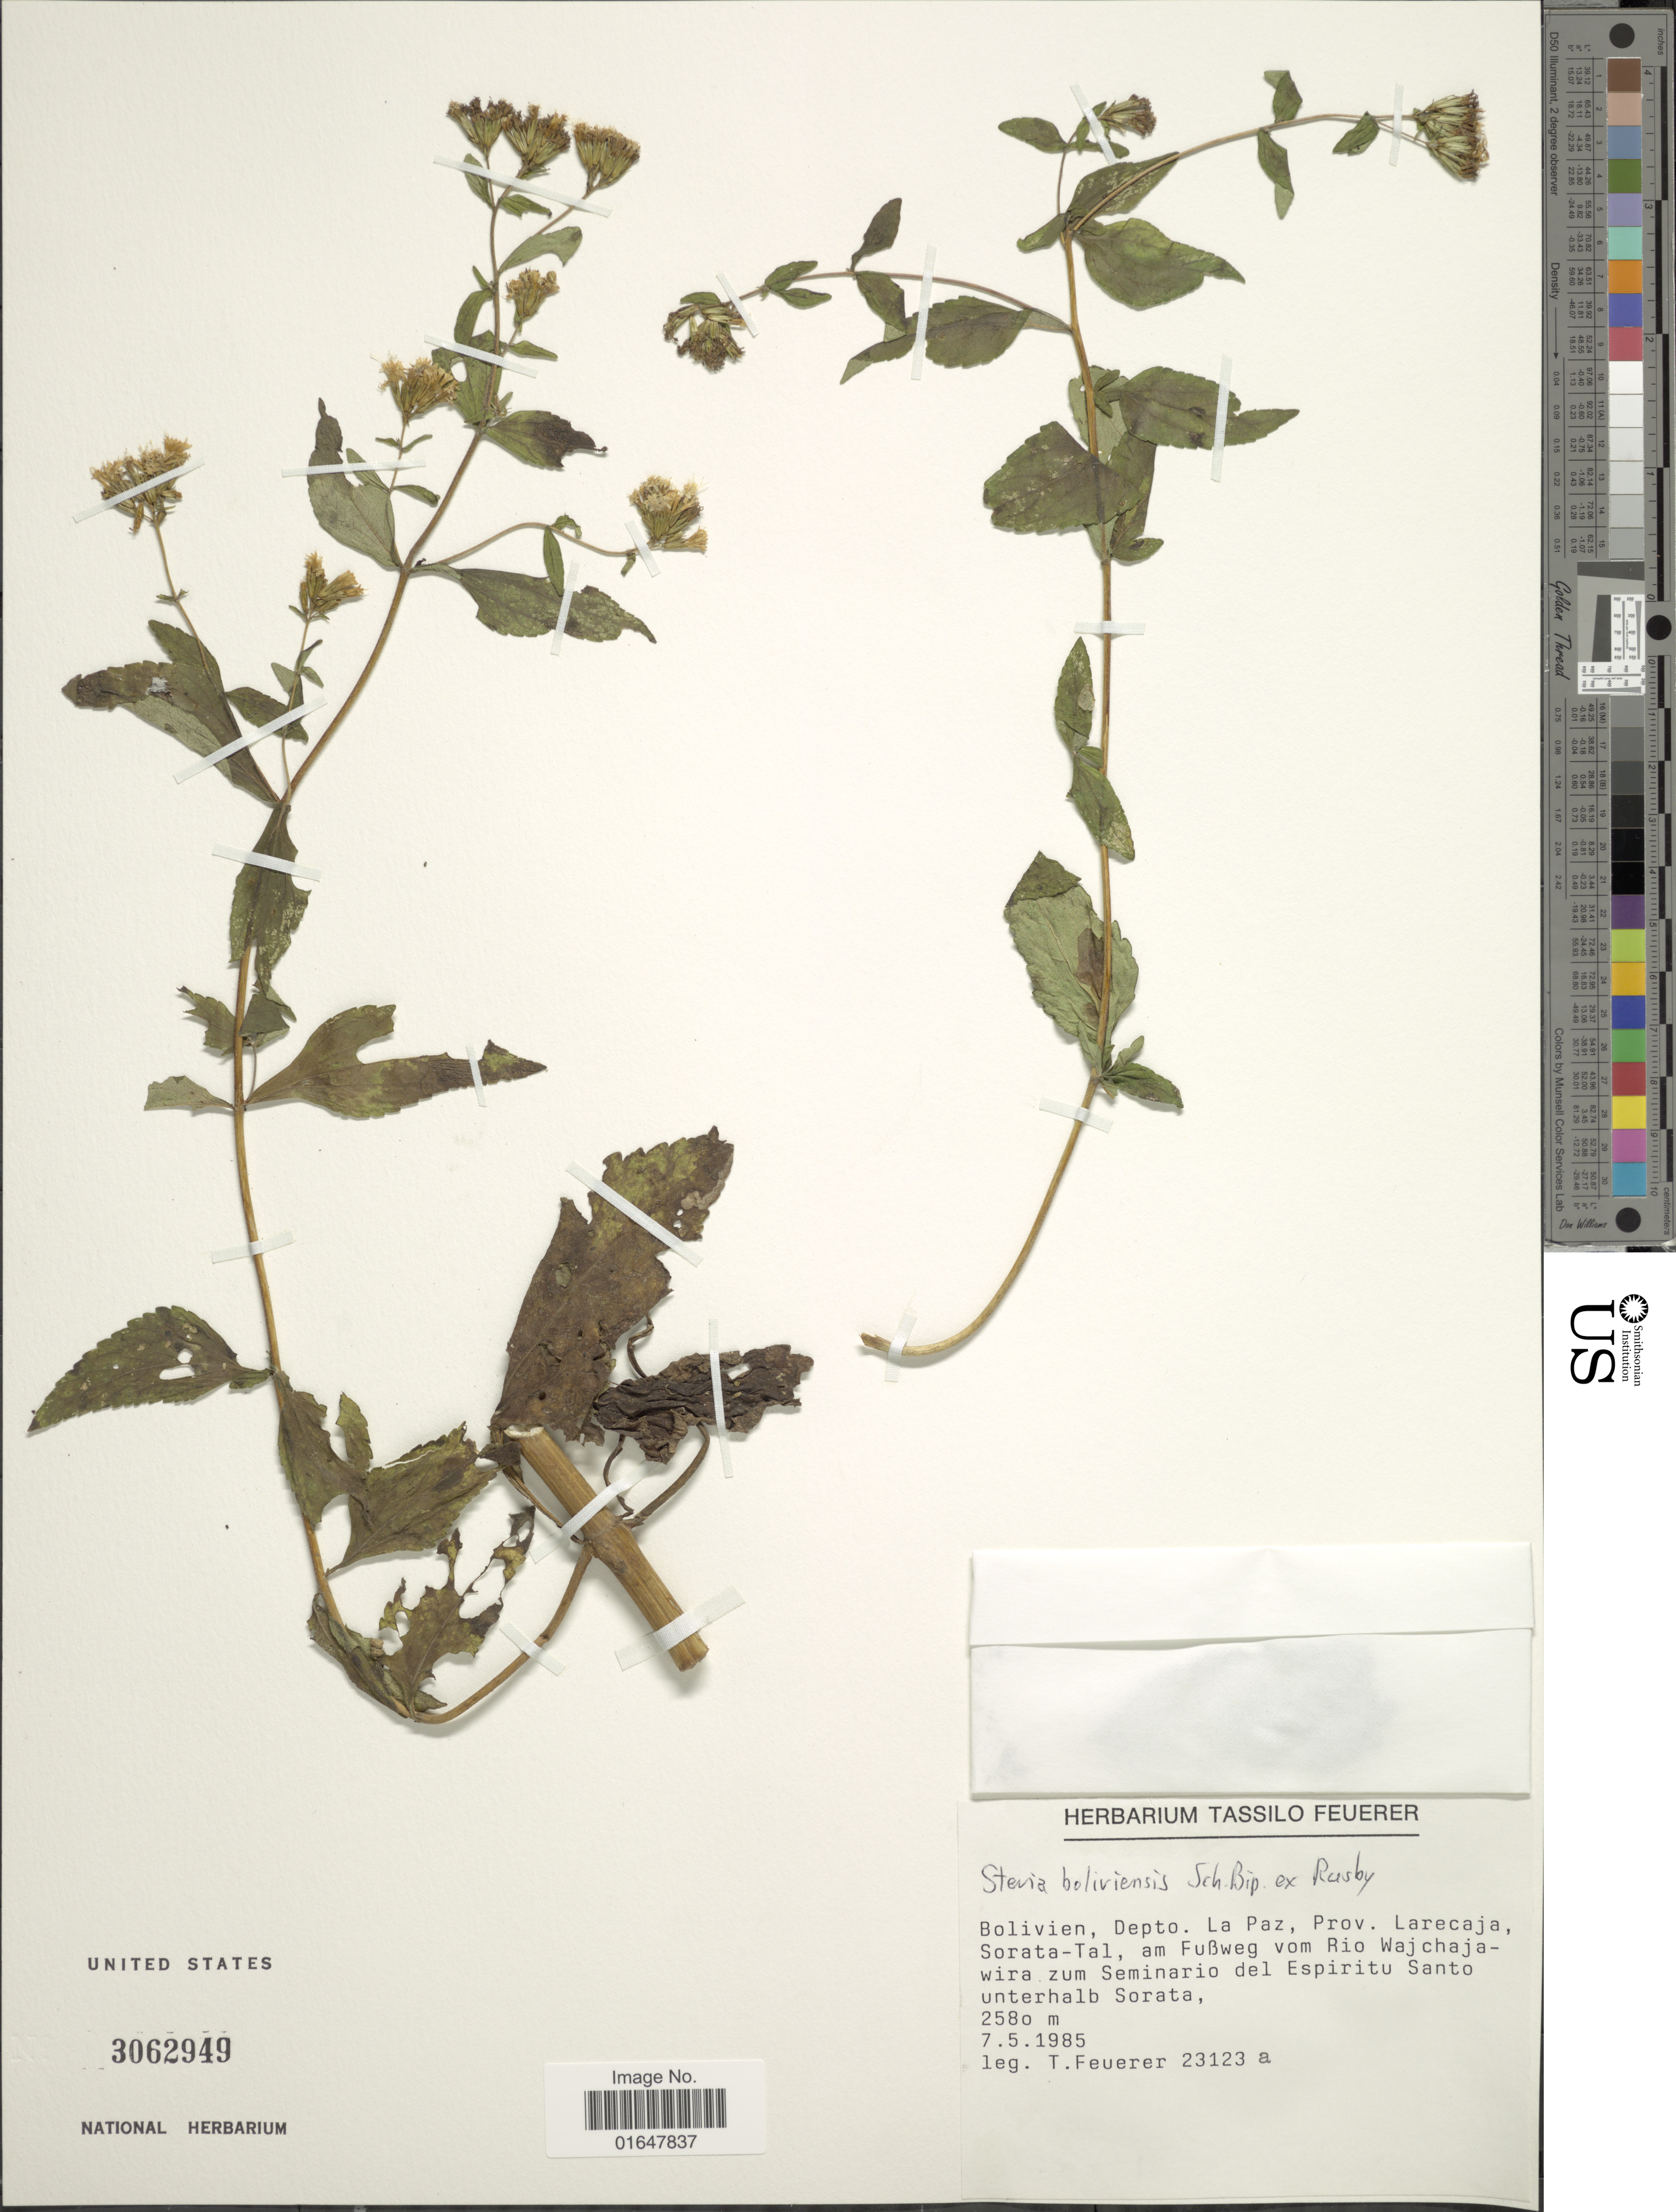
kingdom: Plantae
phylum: Tracheophyta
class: Magnoliopsida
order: Asterales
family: Asteraceae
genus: Stevia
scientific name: Stevia boliviensis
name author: Sch. Bip. ex Rusby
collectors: T. Feuerer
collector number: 23123a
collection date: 1985-05-07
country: Bolivia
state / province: La Paz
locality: Bolivien, Prov. Larecaja, Sorata-Tal, am Fubweg vom Rio Wajchajawira zum Seminario del Espiritu Santo unterhalb Sorata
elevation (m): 2580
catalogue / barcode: US 3062949